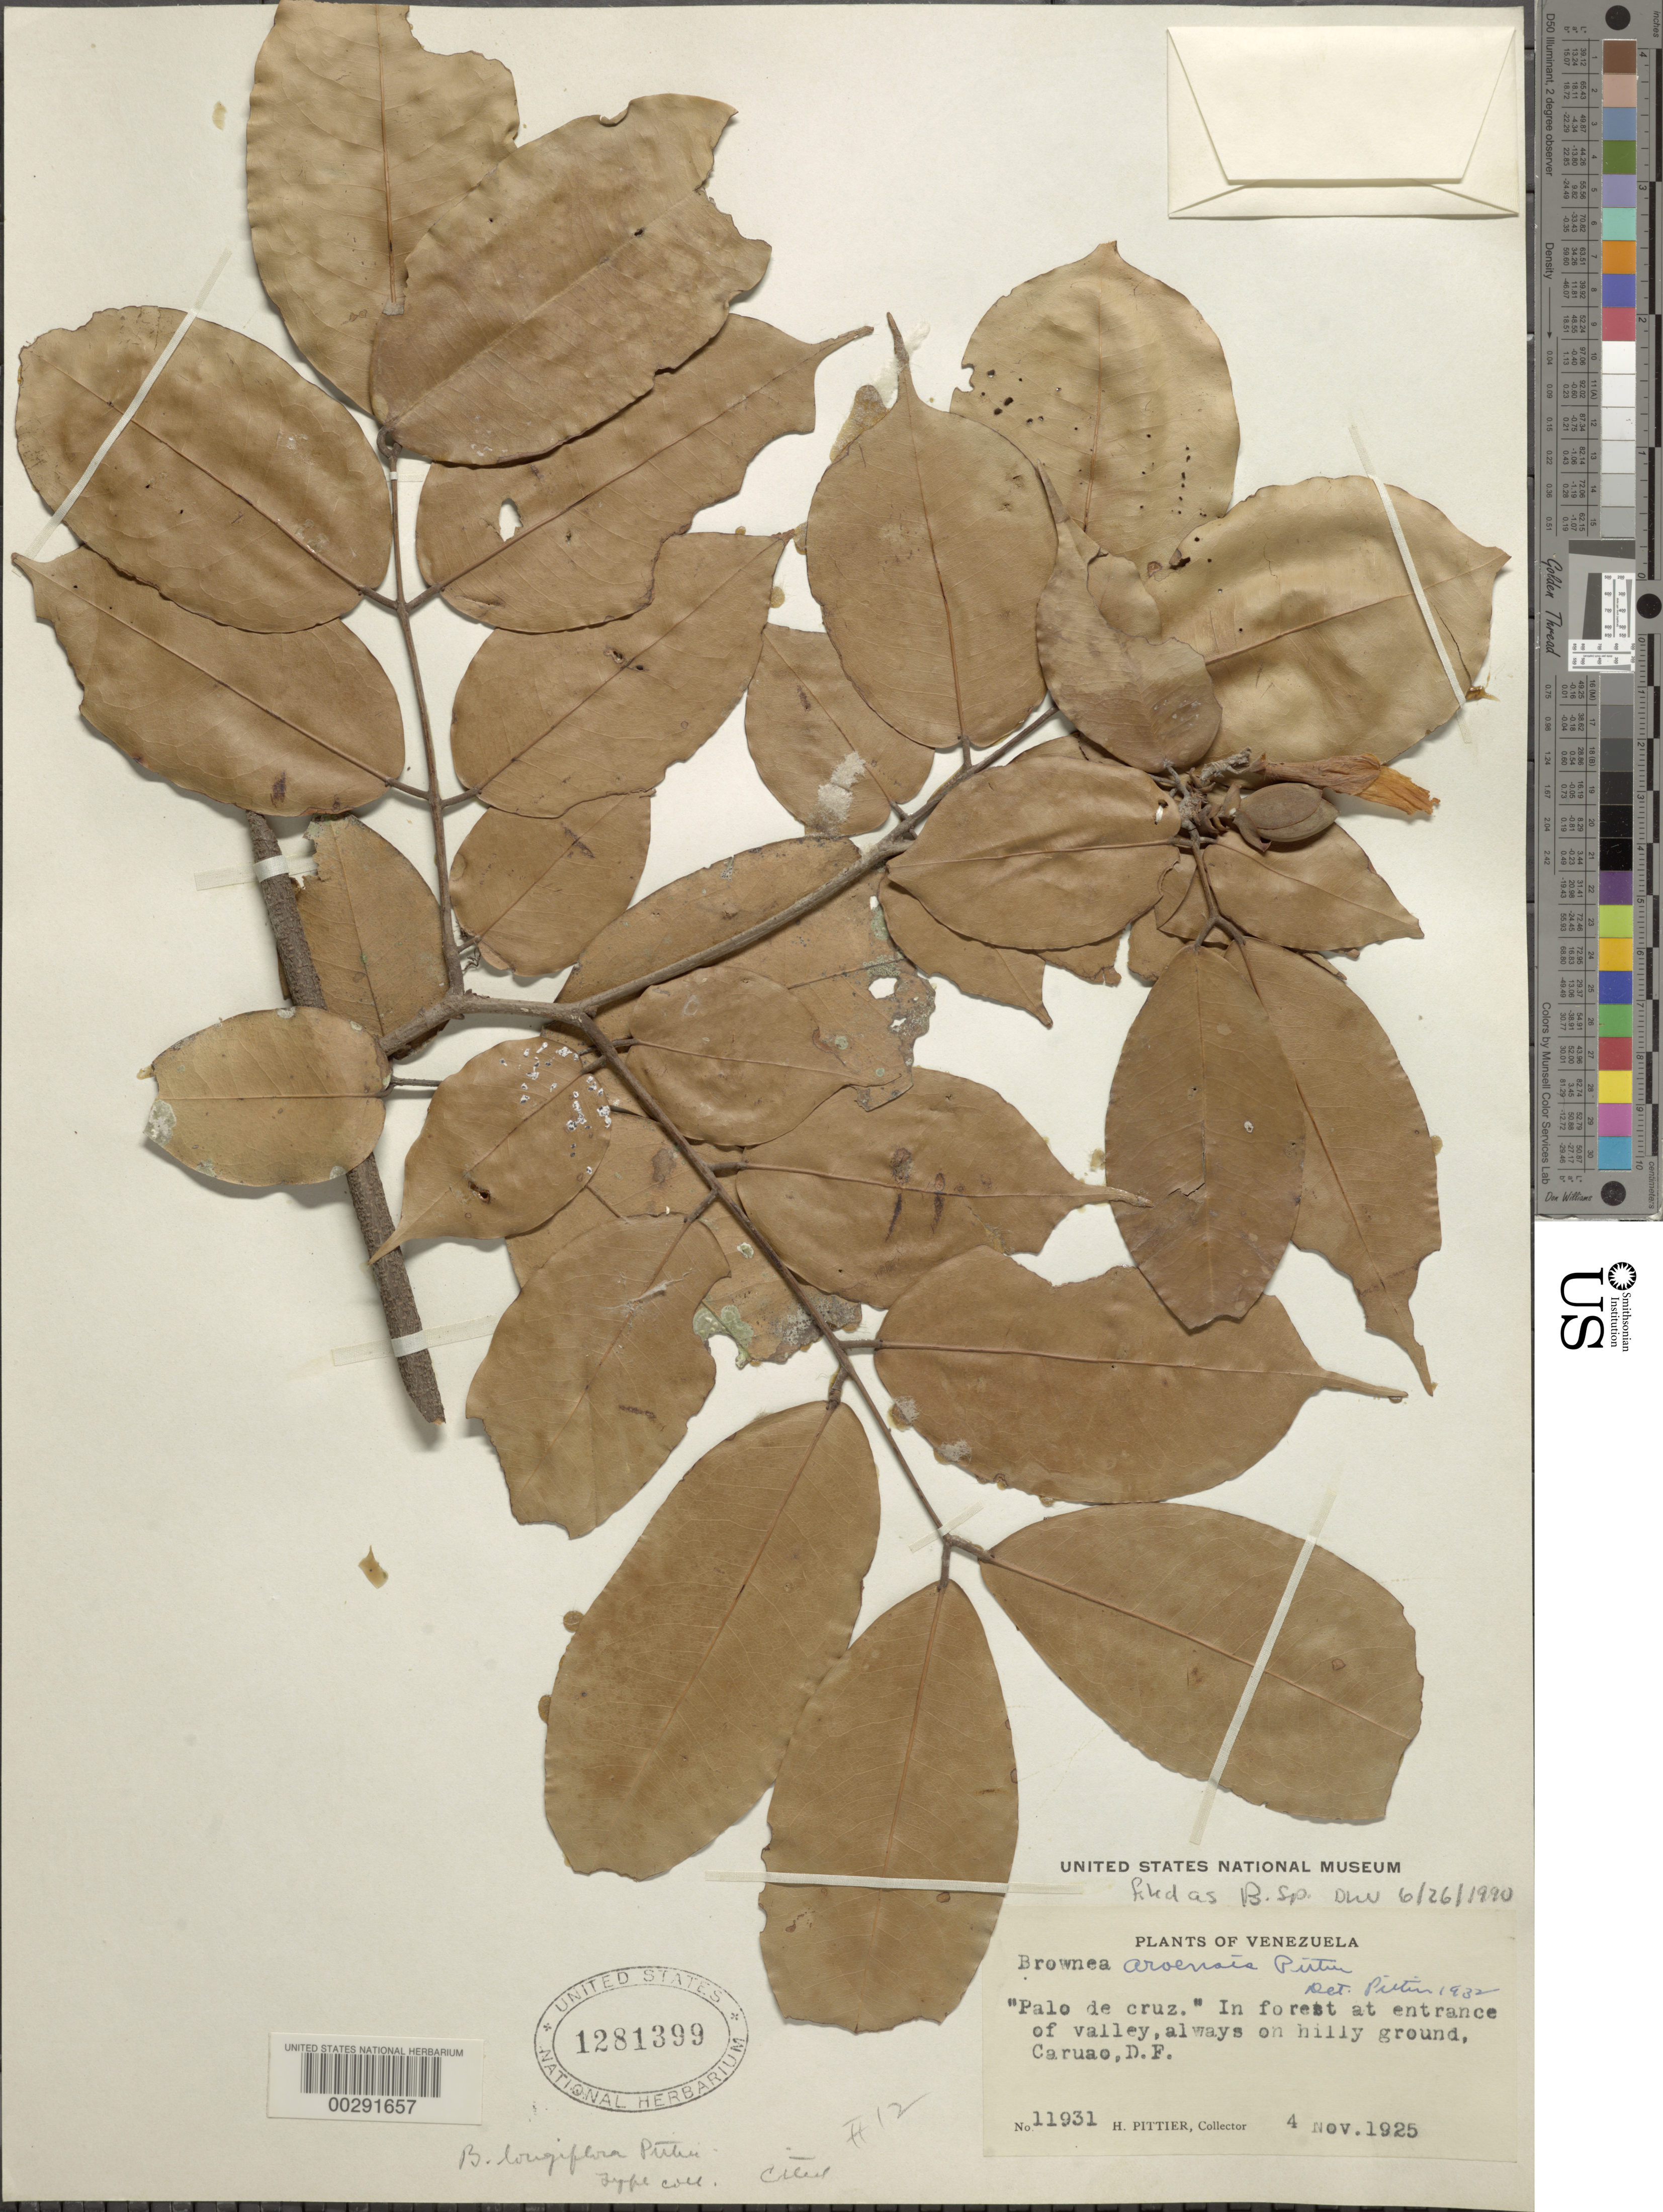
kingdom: Plantae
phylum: Tracheophyta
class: Magnoliopsida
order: Fabales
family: Fabaceae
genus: Brownea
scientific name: Brownea coccinea subsp. coccinea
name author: Jacq.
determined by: Santos-Silva, J.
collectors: H. F. Pittier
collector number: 11931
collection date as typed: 04 Nov 1925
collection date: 1925-11-04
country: Venezuela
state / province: Distrito Federal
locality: Caruao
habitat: In forest at entrance of valley, always on hilly ground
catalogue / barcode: US 1281399